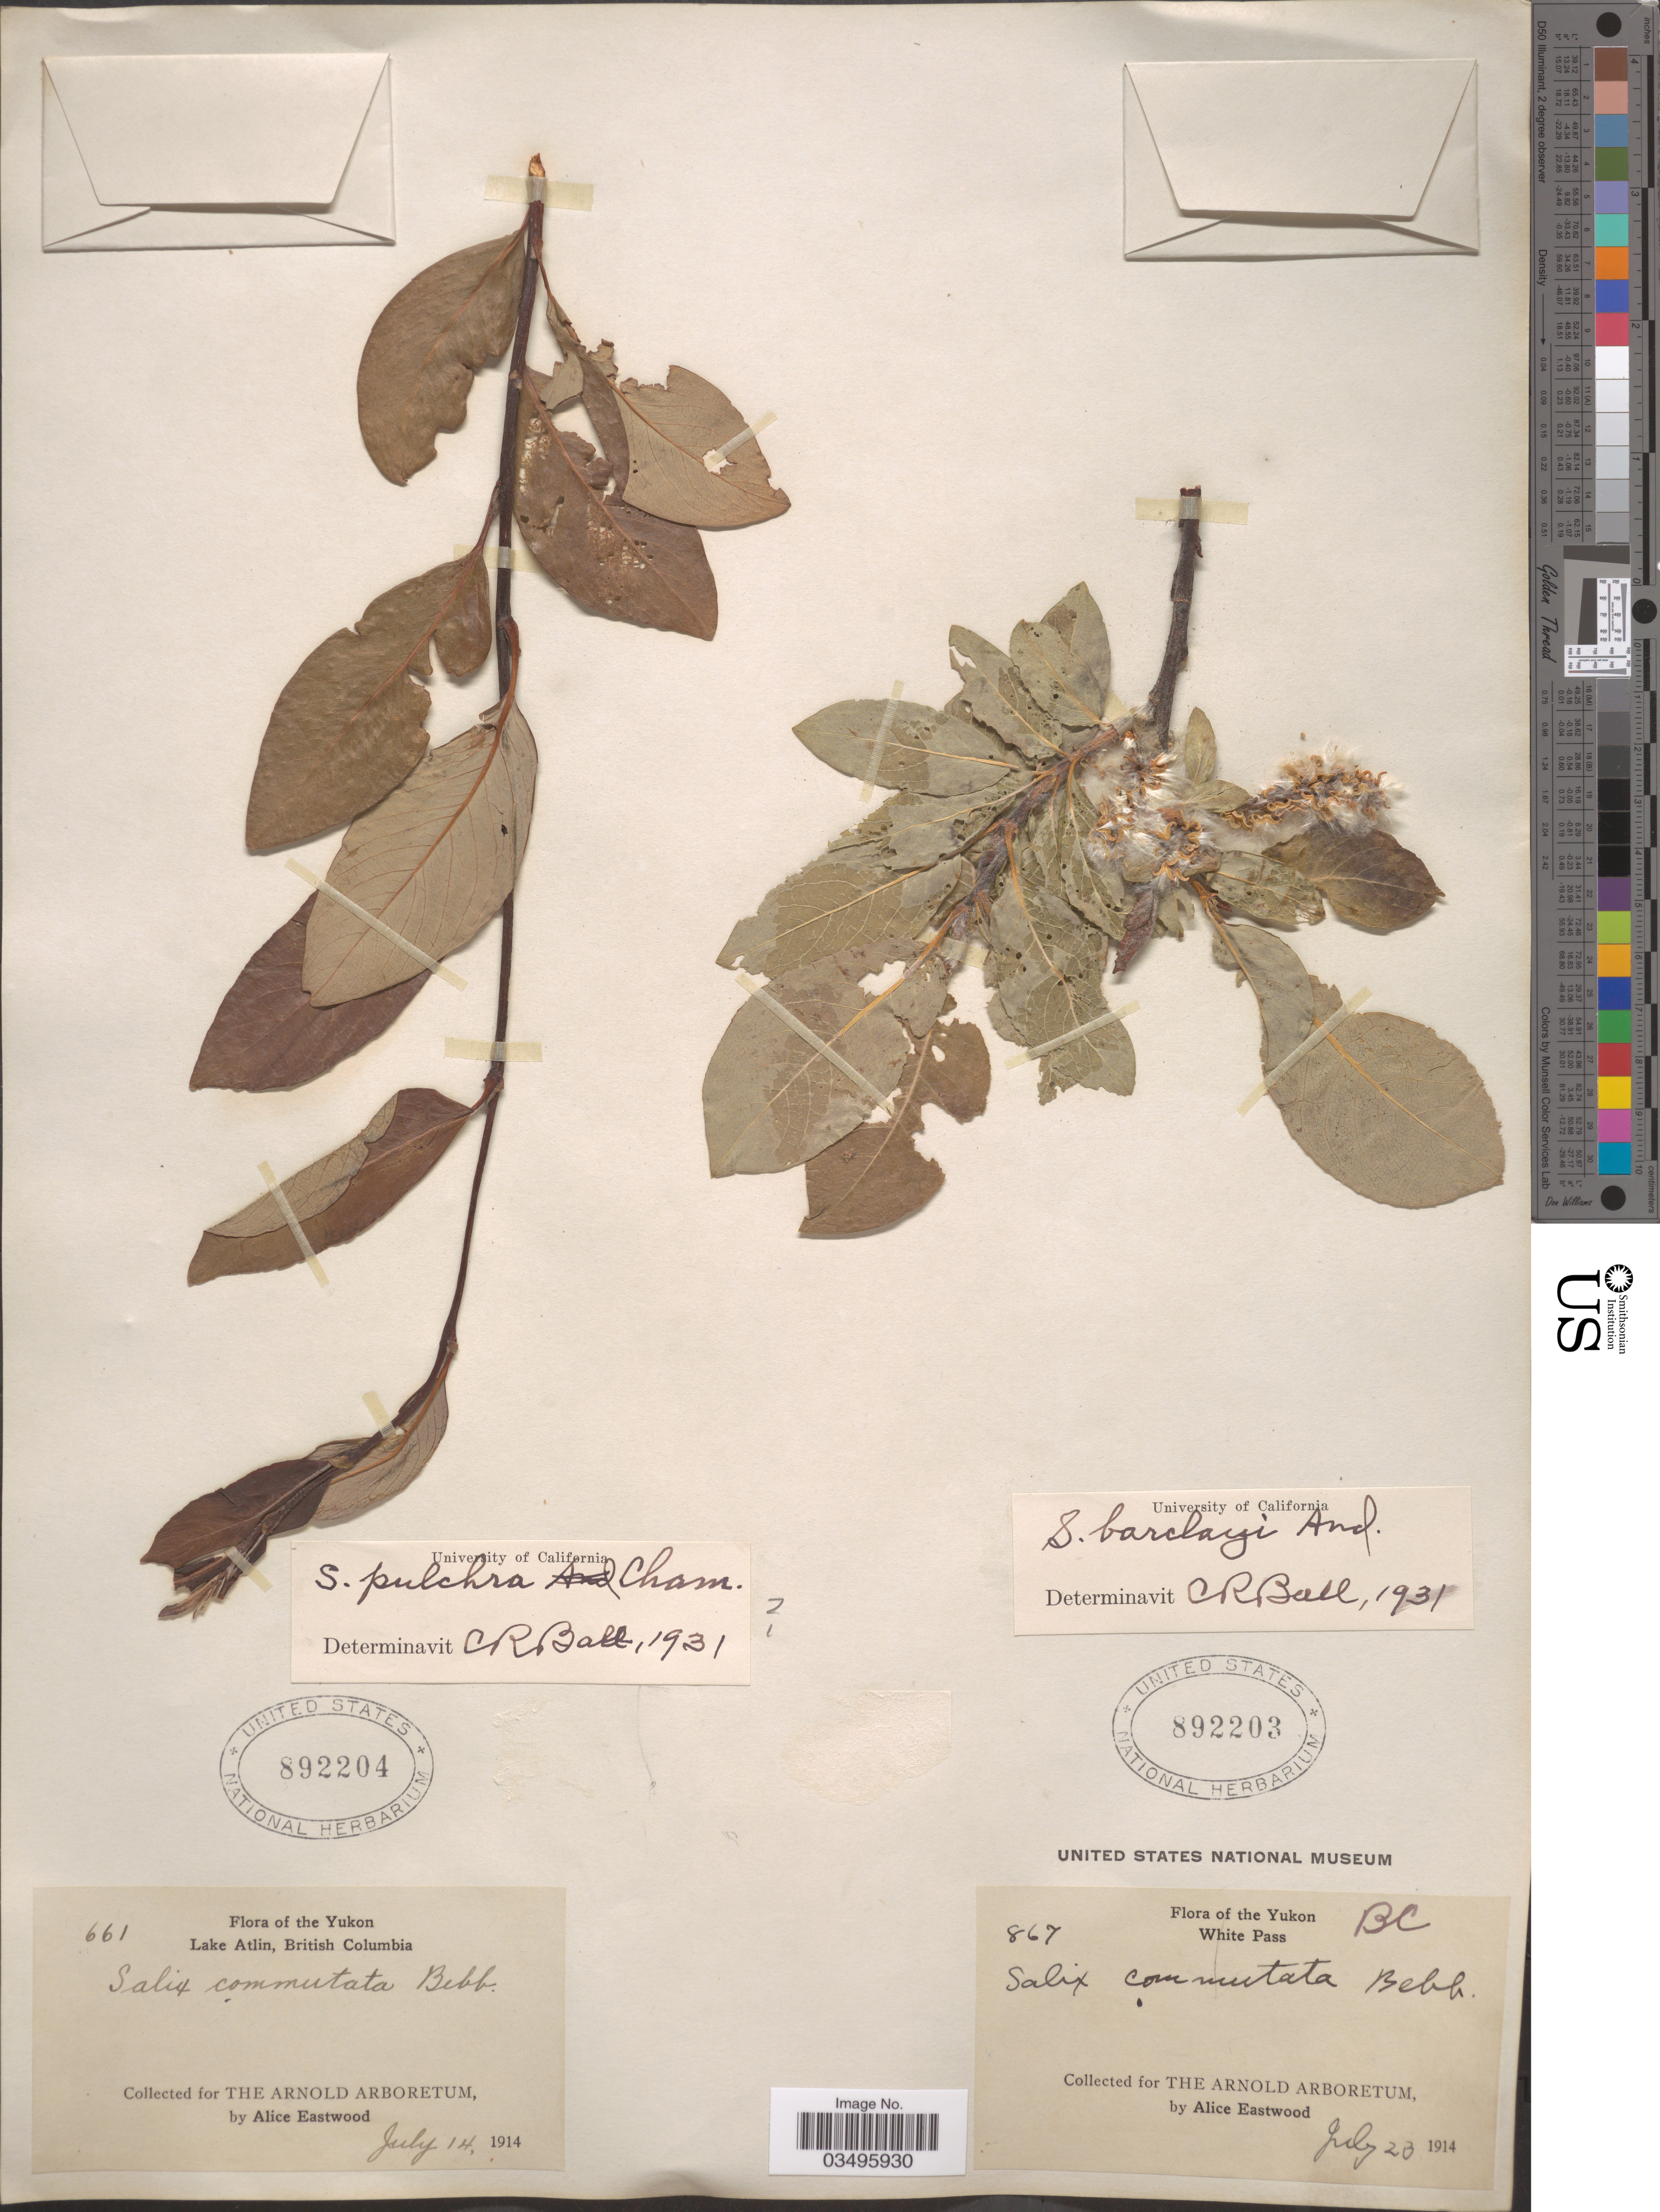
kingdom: Plantae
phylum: Tracheophyta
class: Magnoliopsida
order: Malpighiales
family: Salicaceae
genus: Salix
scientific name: Salix barclayi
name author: Andersson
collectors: A. Eastwood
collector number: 867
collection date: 1914-07-23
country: Canada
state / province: British Columbia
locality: Yukon. White Pass. BC.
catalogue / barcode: US 892203-2